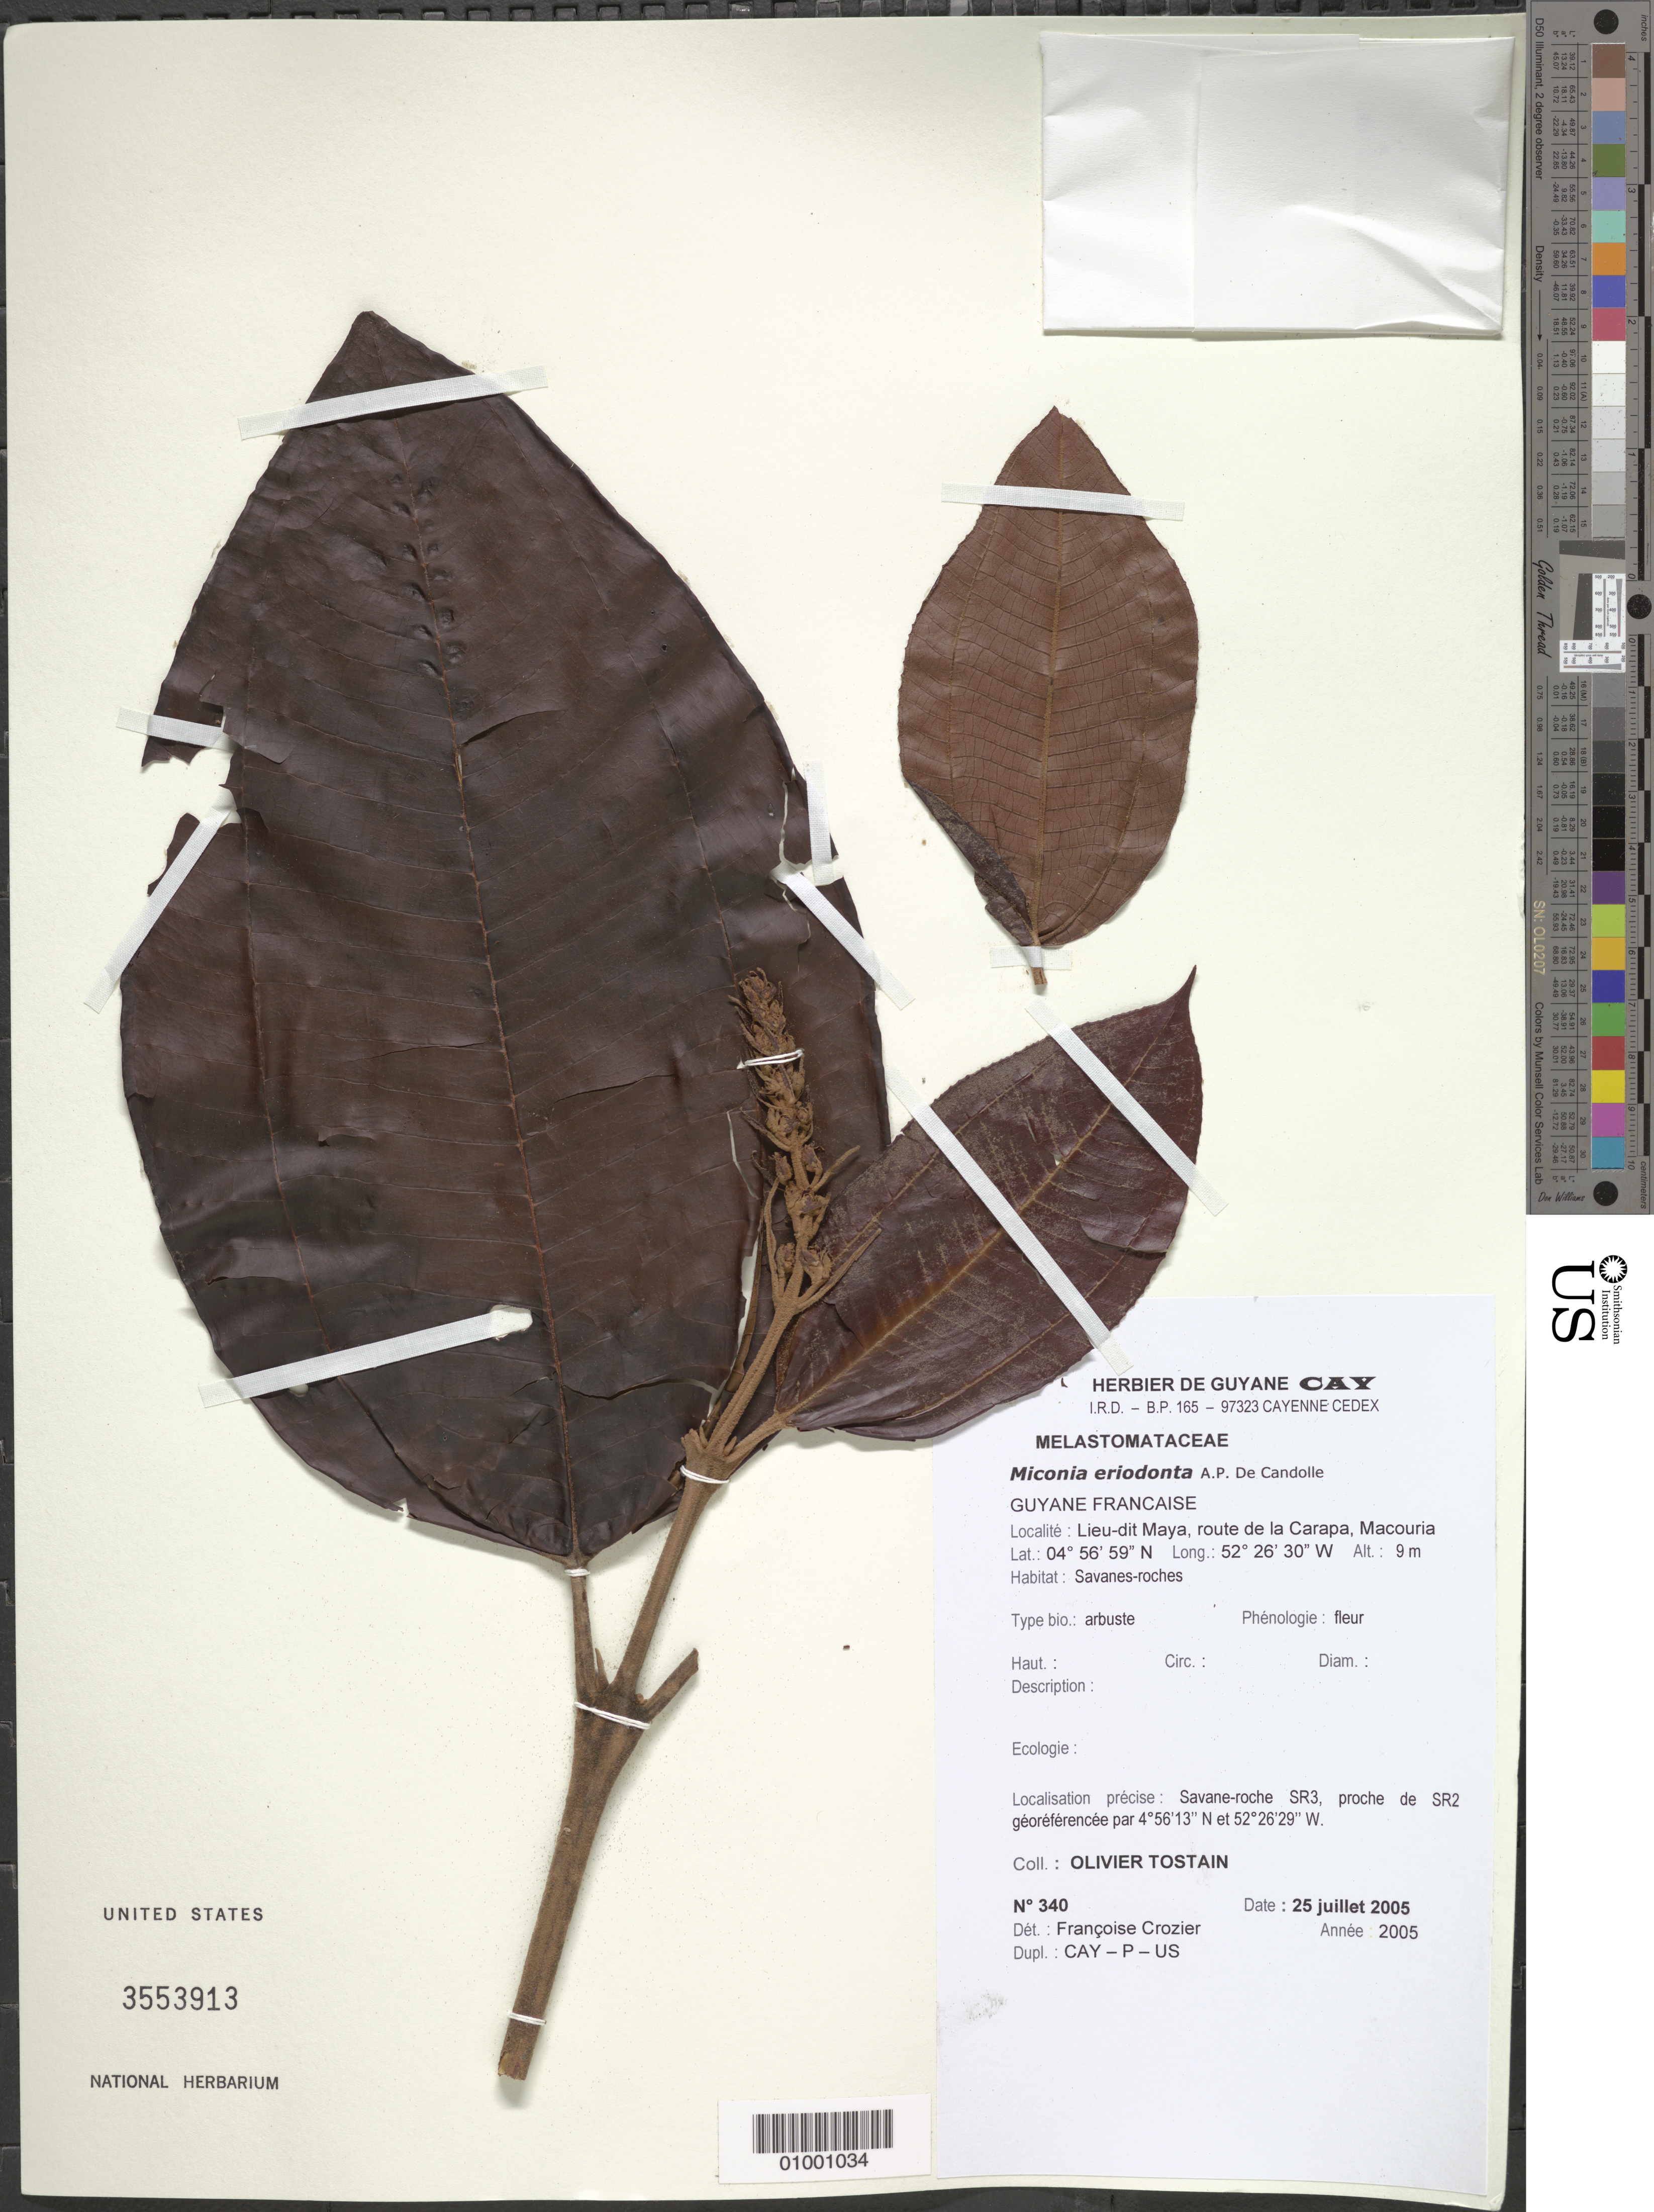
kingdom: Plantae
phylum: Tracheophyta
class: Magnoliopsida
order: Myrtales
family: Melastomataceae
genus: Miconia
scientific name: Miconia eriodonta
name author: DC.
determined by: Crozier, F.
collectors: O. Tostain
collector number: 340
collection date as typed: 25-Jul-05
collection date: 2005-07-25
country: French Guiana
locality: Lieu-did Maya, route de la Carapa, Macouria. Savane-roche SR3, proche de SR2 georeferencee par 4º56'13"N et 52º26'29"W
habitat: Savanes-roches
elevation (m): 9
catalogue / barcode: US 3553913